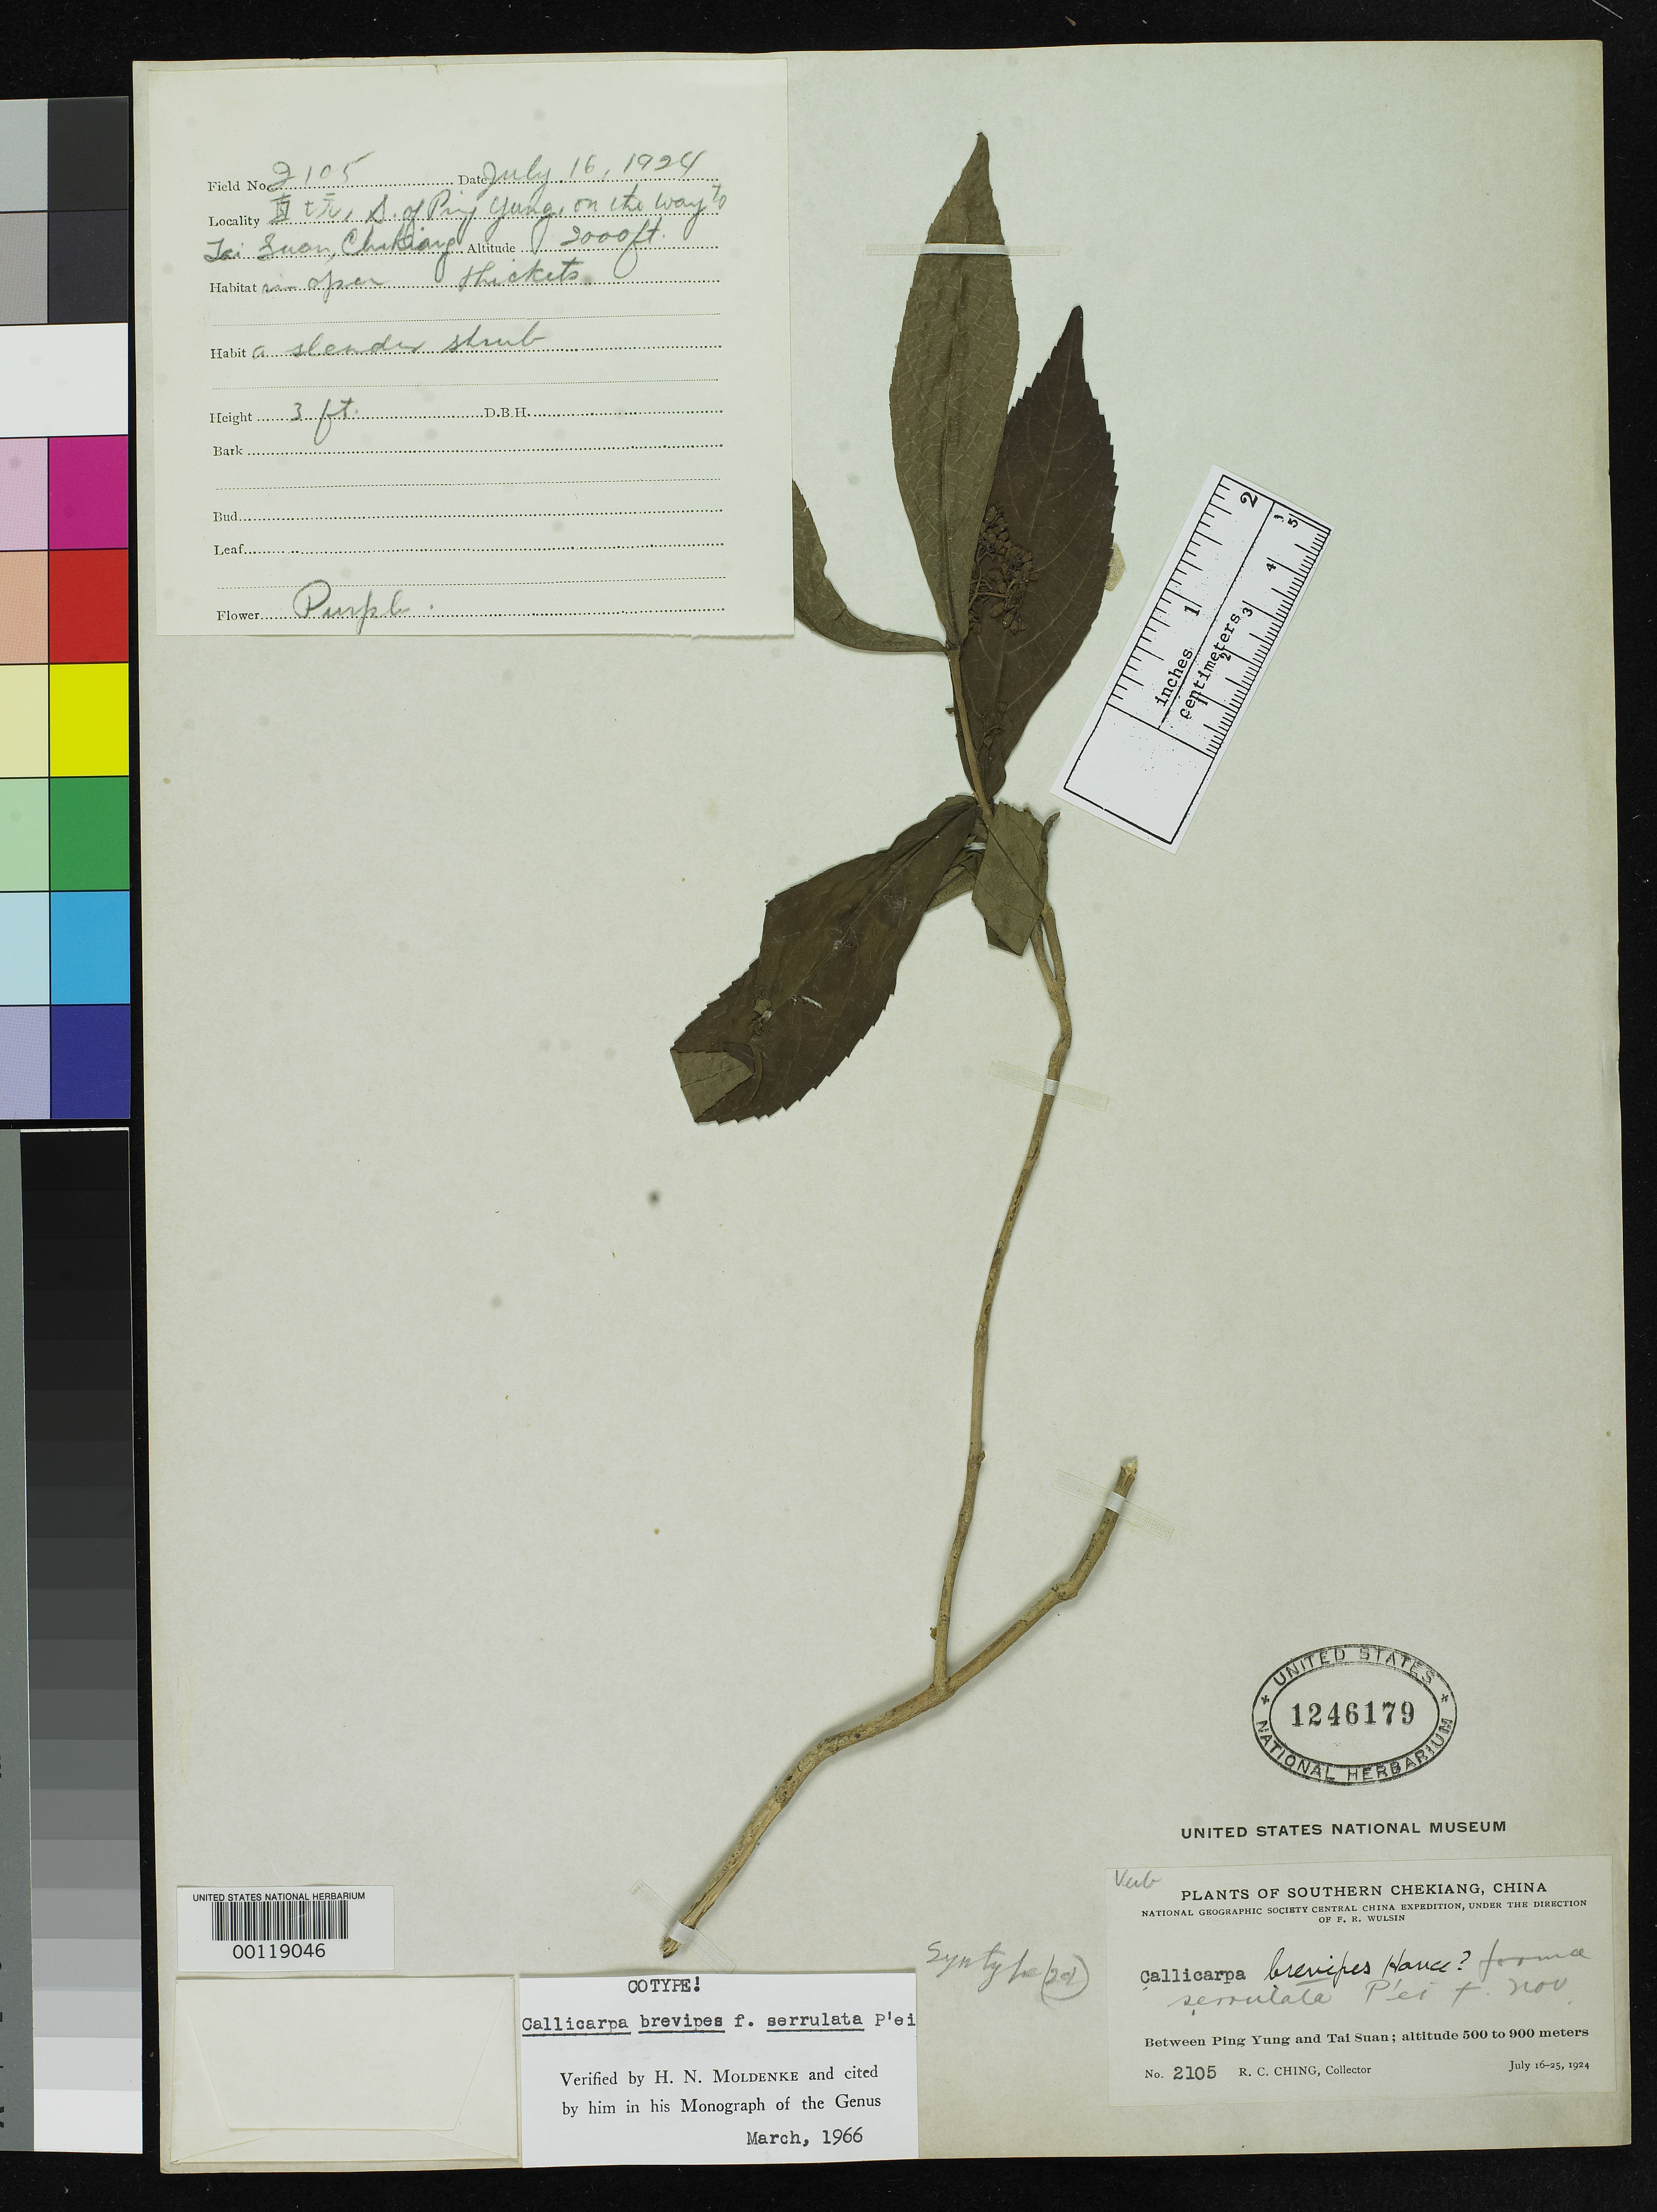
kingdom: Plantae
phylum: Tracheophyta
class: Magnoliopsida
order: Lamiales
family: Lamiaceae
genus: Callicarpa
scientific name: Callicarpa brevipes f. serrulata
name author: C. P'ei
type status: Syntype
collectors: R. C. Ching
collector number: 2105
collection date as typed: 16 Jul 1924 to 24 Jul 1924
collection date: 1924-07-16/1924-07-24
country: China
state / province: Zhejiang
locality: Ping Yung to Lai Suan.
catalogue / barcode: US 1246179